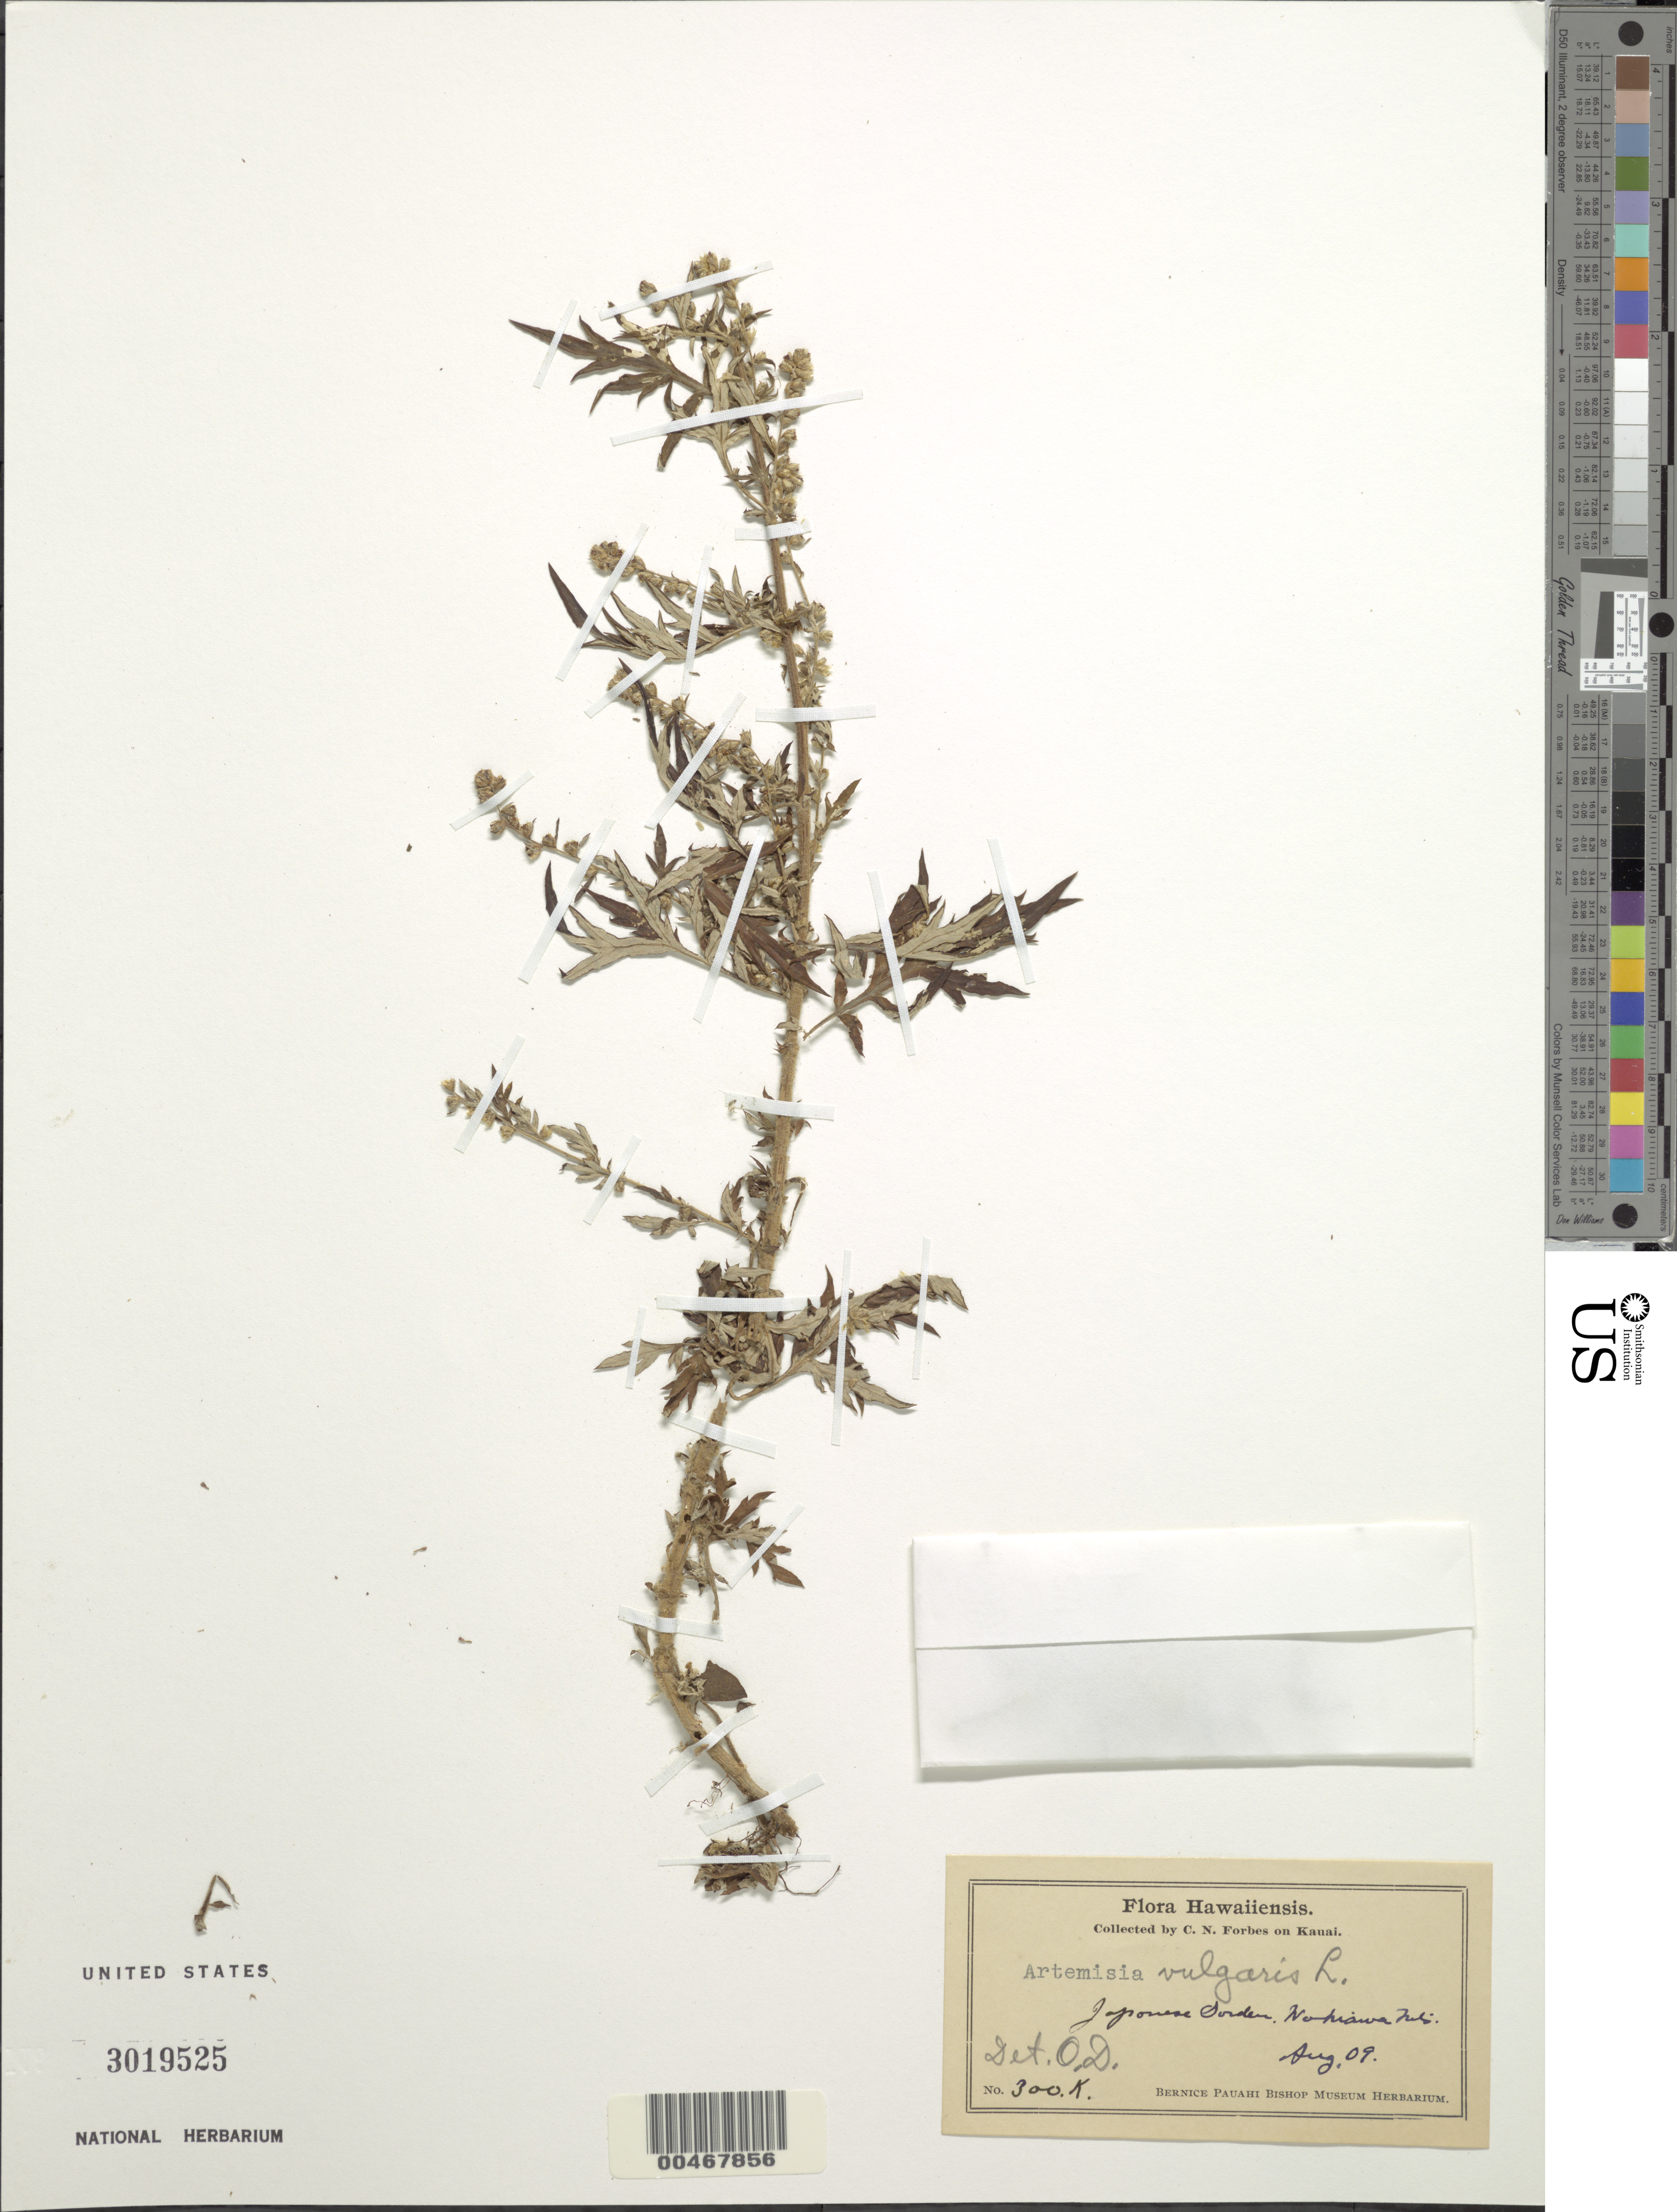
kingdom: Plantae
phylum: Tracheophyta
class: Magnoliopsida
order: Asterales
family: Asteraceae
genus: Artemisia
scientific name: Artemisia vulgaris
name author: L.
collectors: C. N. Forbes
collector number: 300.K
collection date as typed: Aug 1909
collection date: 1909-08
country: United States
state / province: Hawaii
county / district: Kauai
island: Kaua'i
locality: Wahiawa Mts.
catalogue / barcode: US 3019525